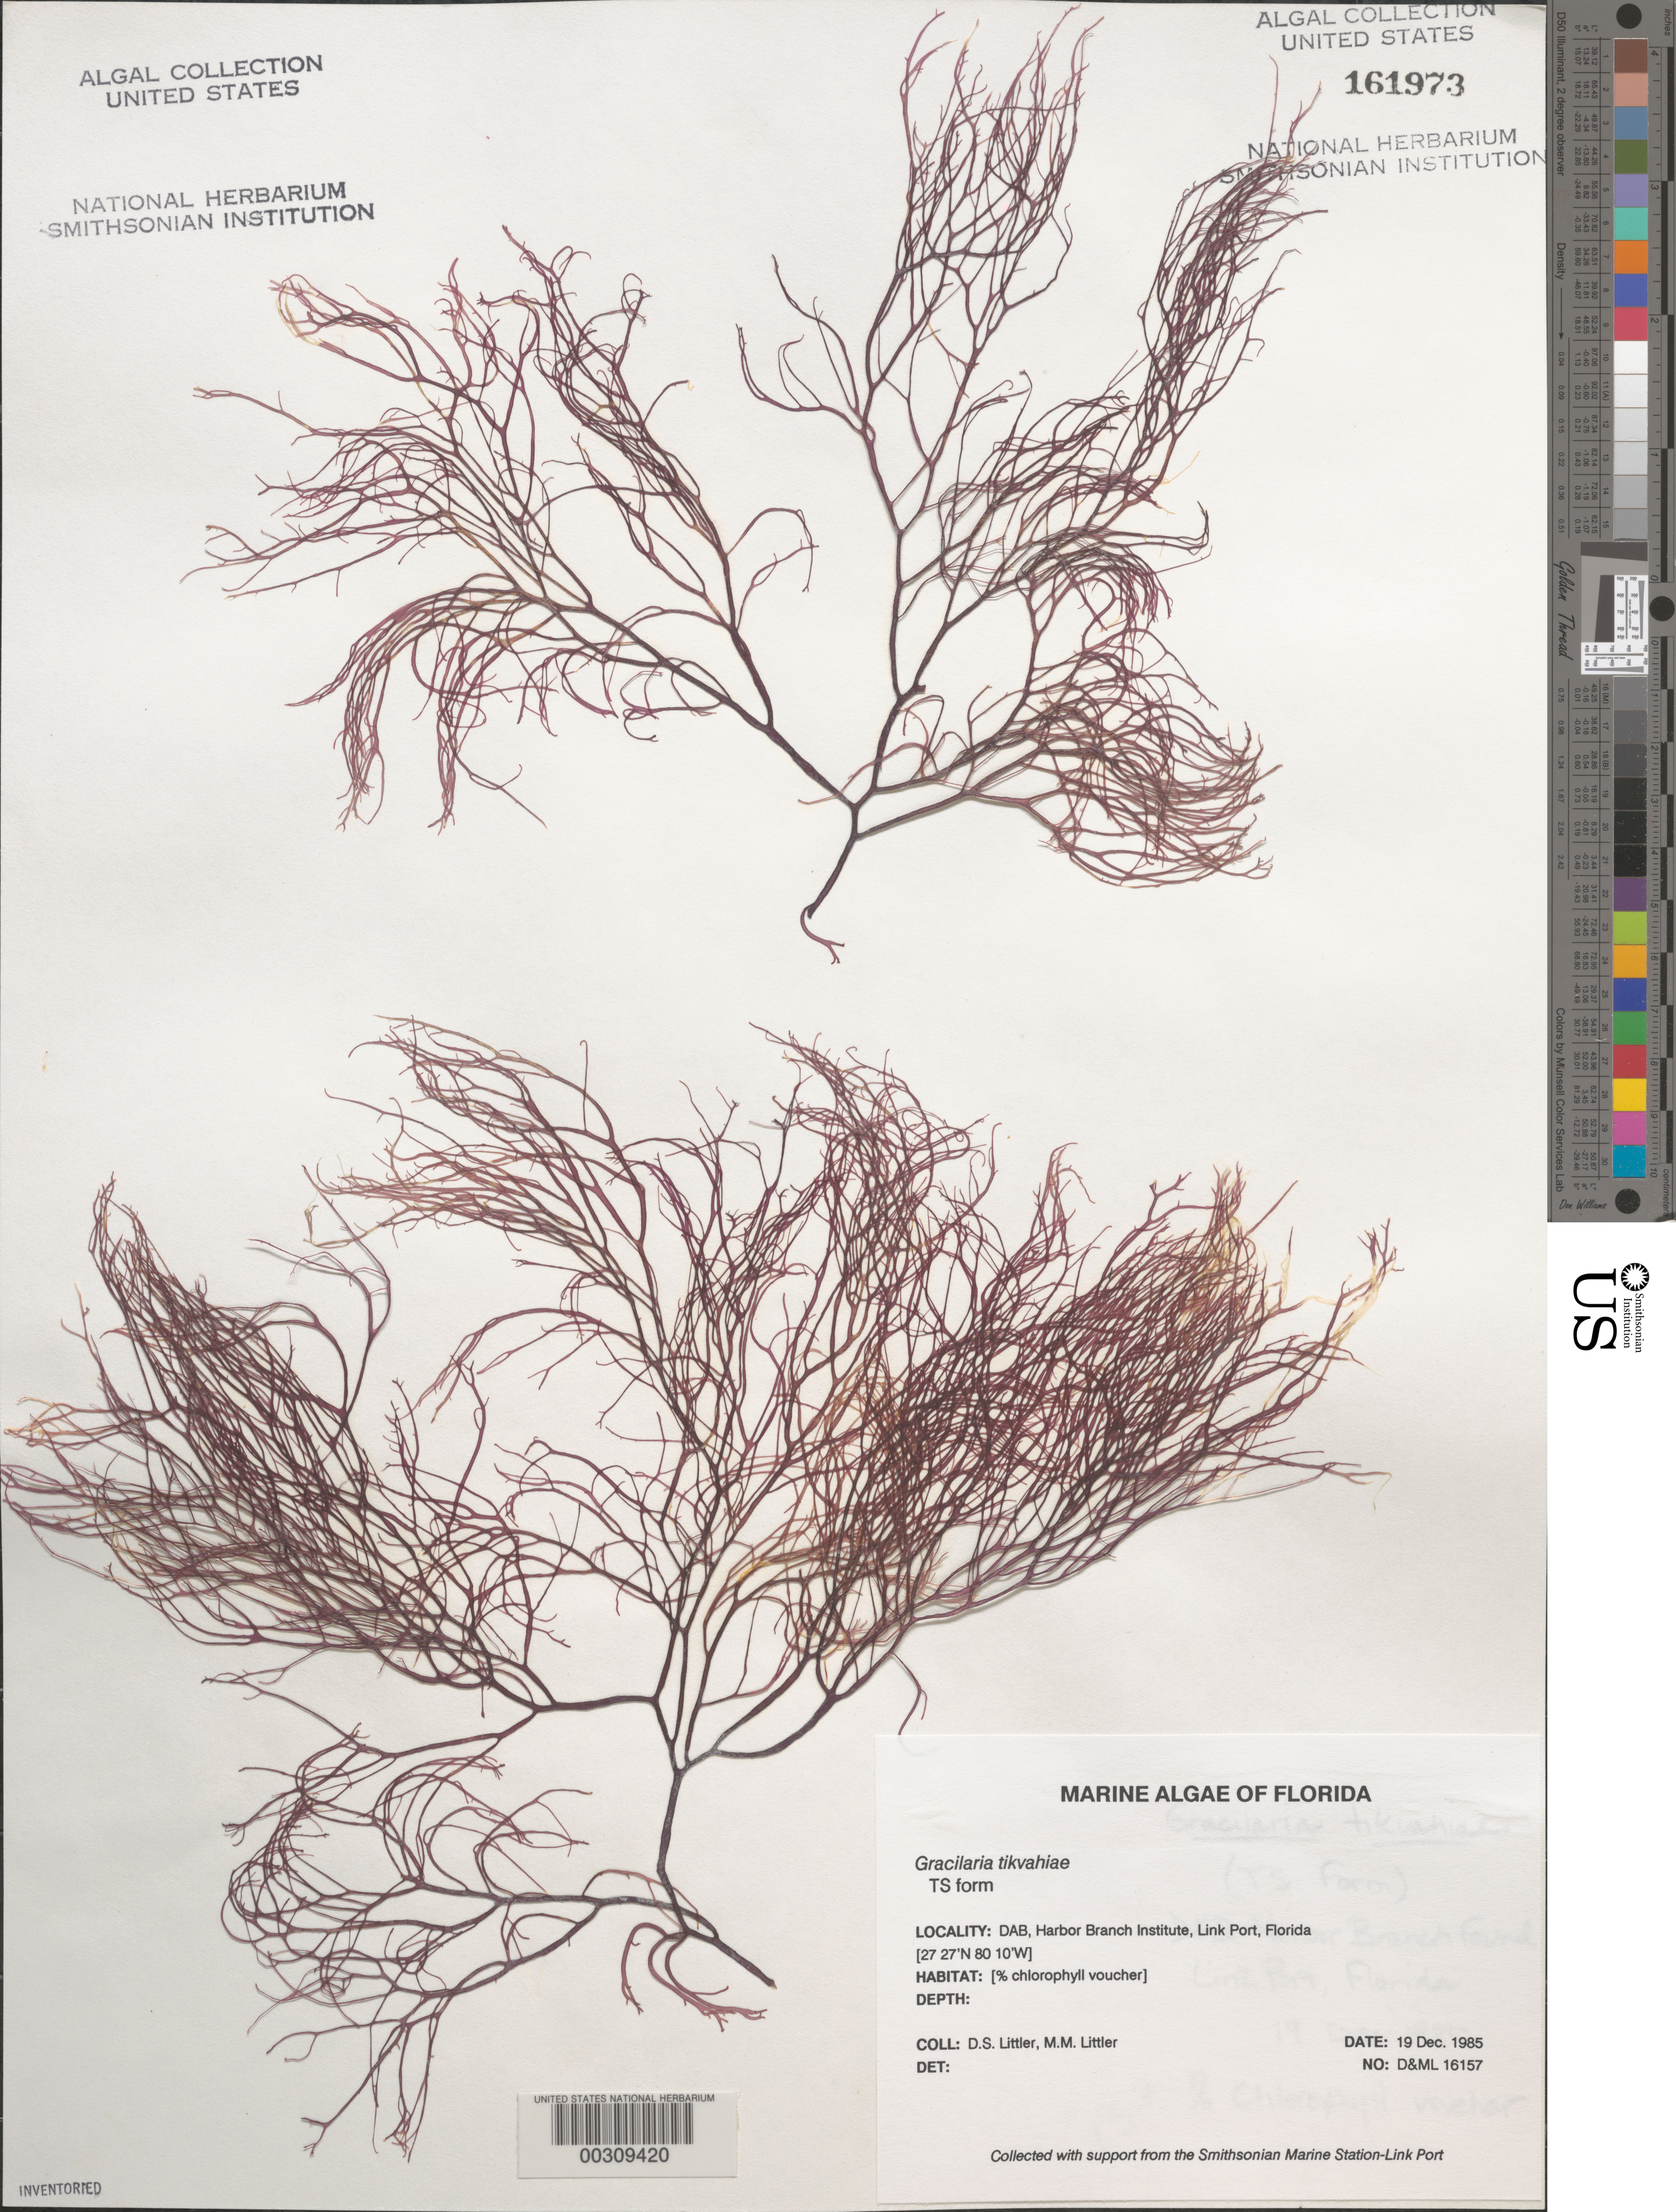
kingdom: Plantae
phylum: Rhodophyta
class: Florideophyceae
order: Gracilariales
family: Gracilariaceae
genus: Gracilaria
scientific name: Gracilaria tikvahiae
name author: McLachlan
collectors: D. S. Littler & M. M. Littler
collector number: D&ML 16157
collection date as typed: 19 Dec 1985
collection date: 1985-12-19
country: United States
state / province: Florida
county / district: Saint Lucie County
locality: Harbor Branch Oceanographic Institutue, Link Port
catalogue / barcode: US 161973